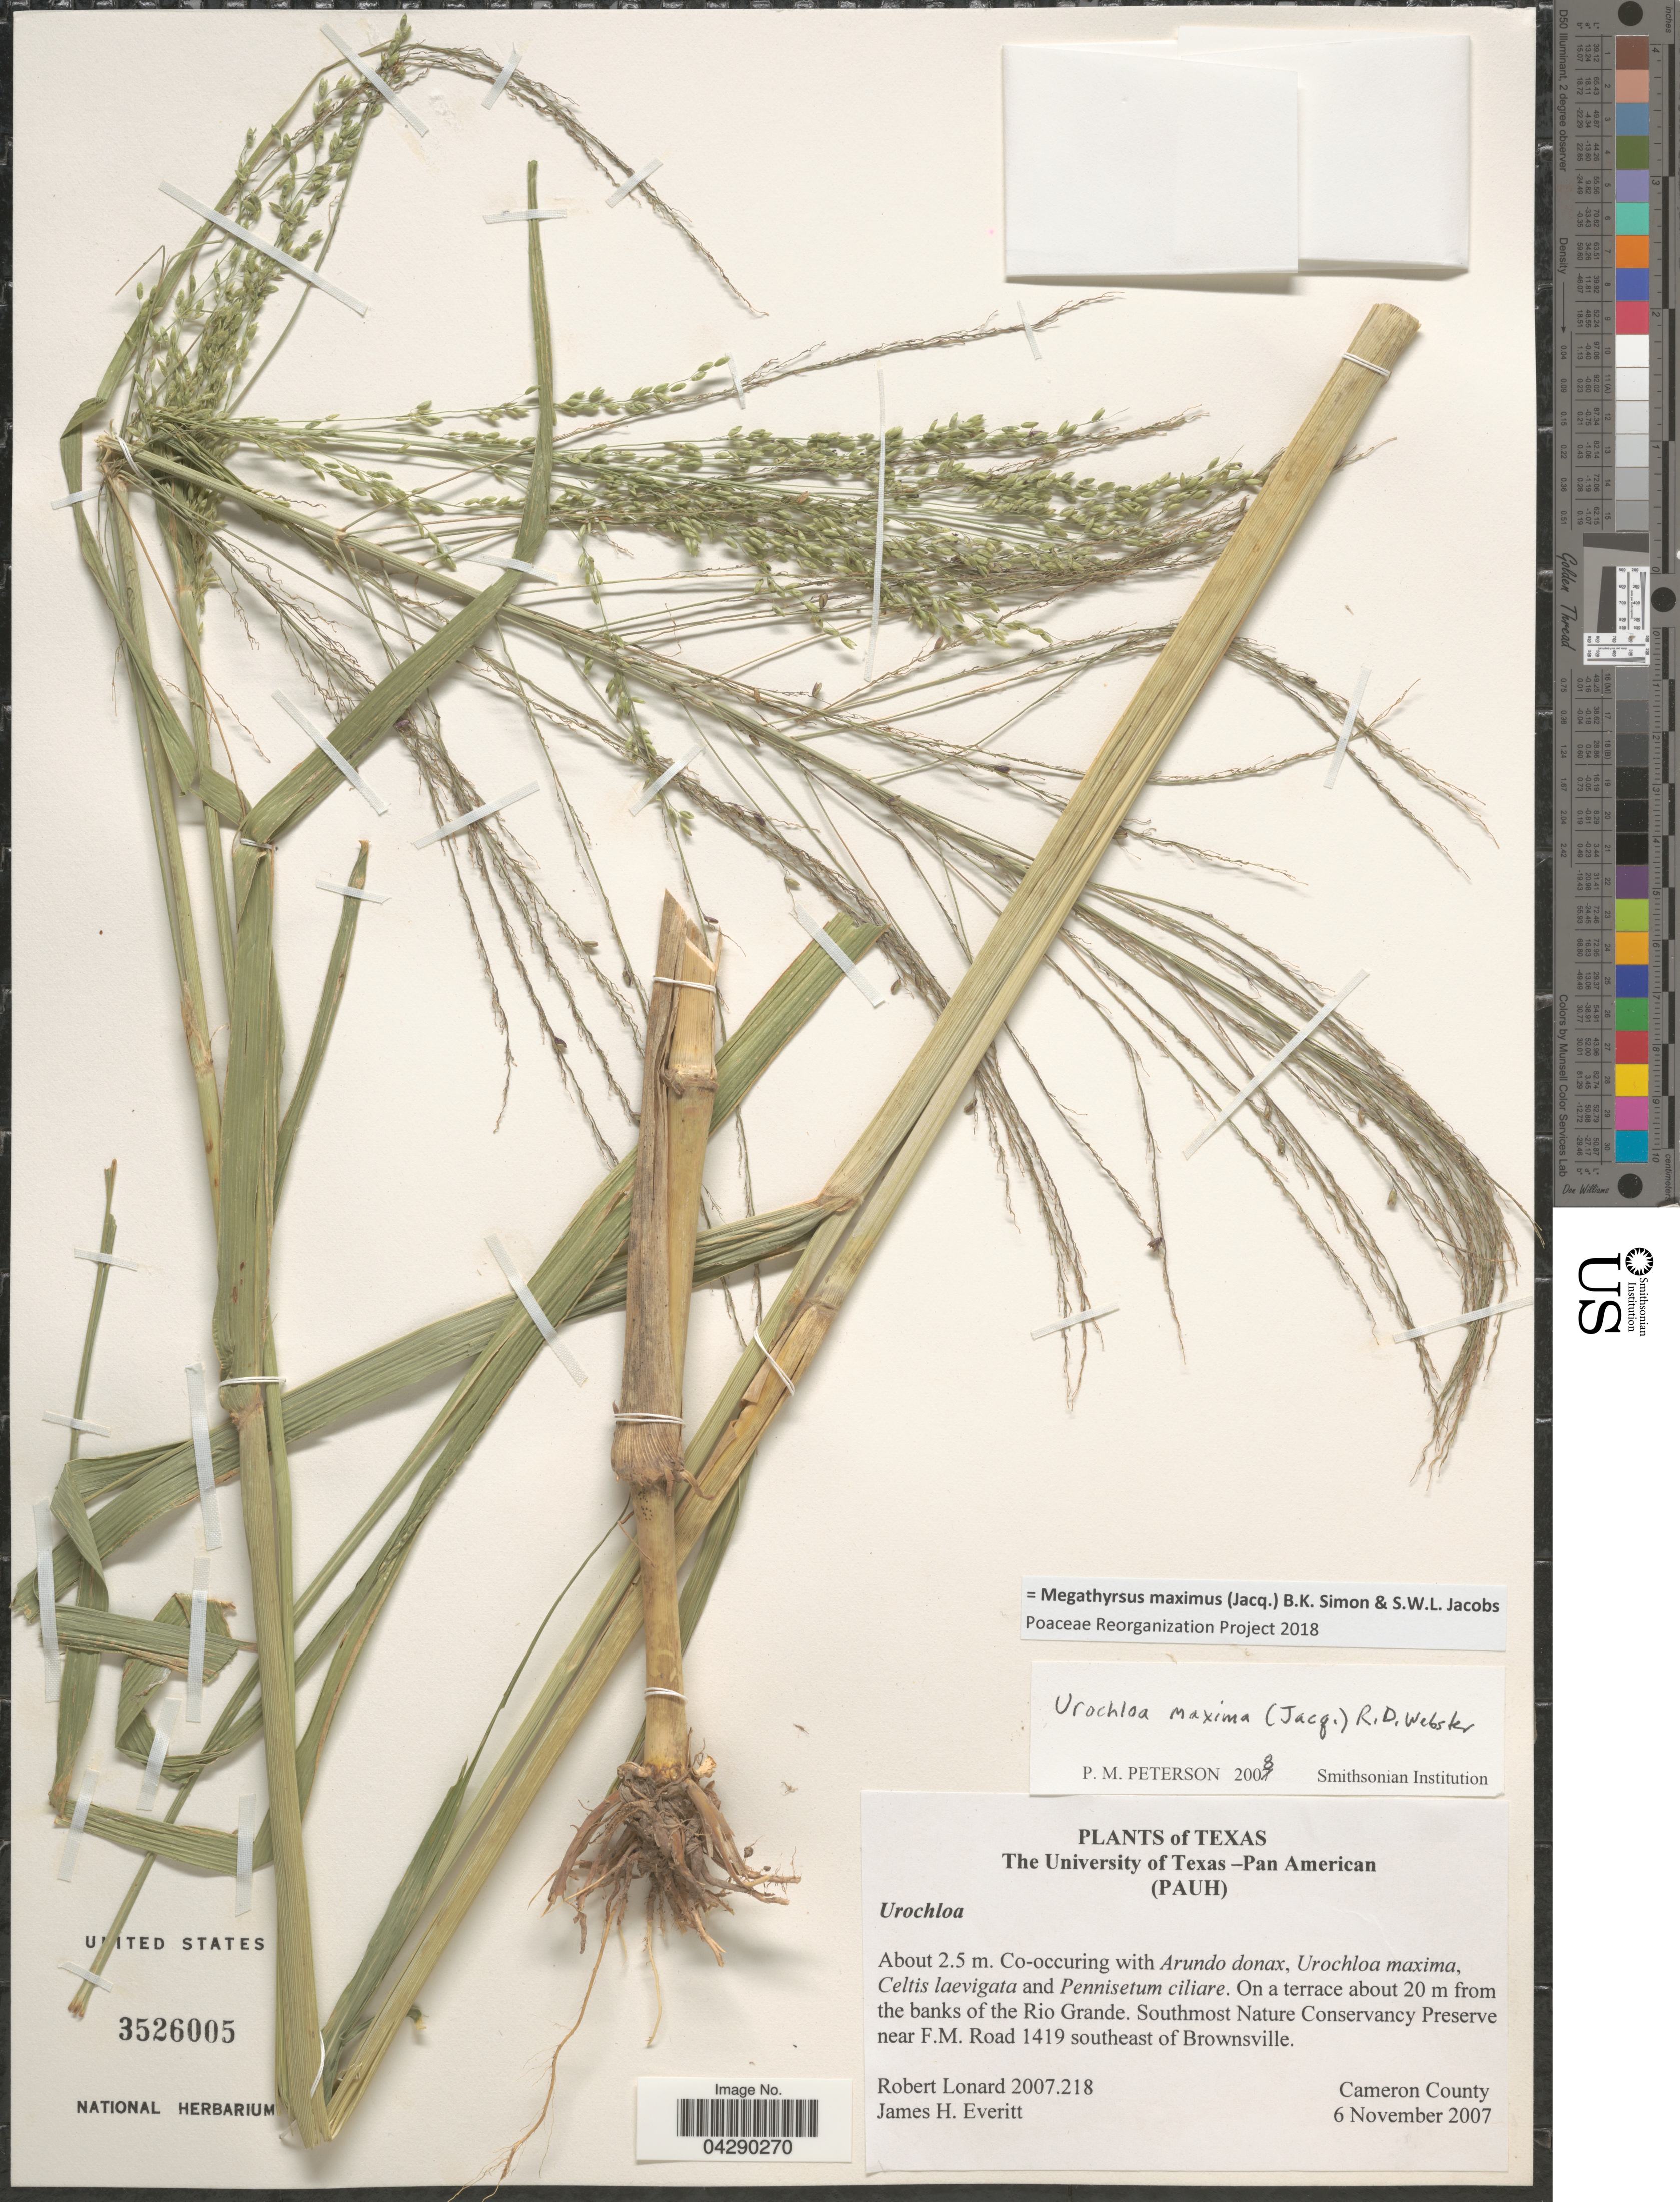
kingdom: Plantae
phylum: Tracheophyta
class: Liliopsida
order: Poales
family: Poaceae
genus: Megathyrsus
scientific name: Megathyrsus maximus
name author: (Jacq.) B.K. Simon & S.W.L. Jacobs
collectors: R. I. Lonard & J. Everitt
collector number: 2007.218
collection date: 2007-11-06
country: United States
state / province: Texas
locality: About 2.5 m. On a terrace about 20 m from the banks of the Rio Grande. Southmost Nature Conservancy Preserve near F. M. Road 1419 southeast of Brownsville. Cameron County.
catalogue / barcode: US 3526005